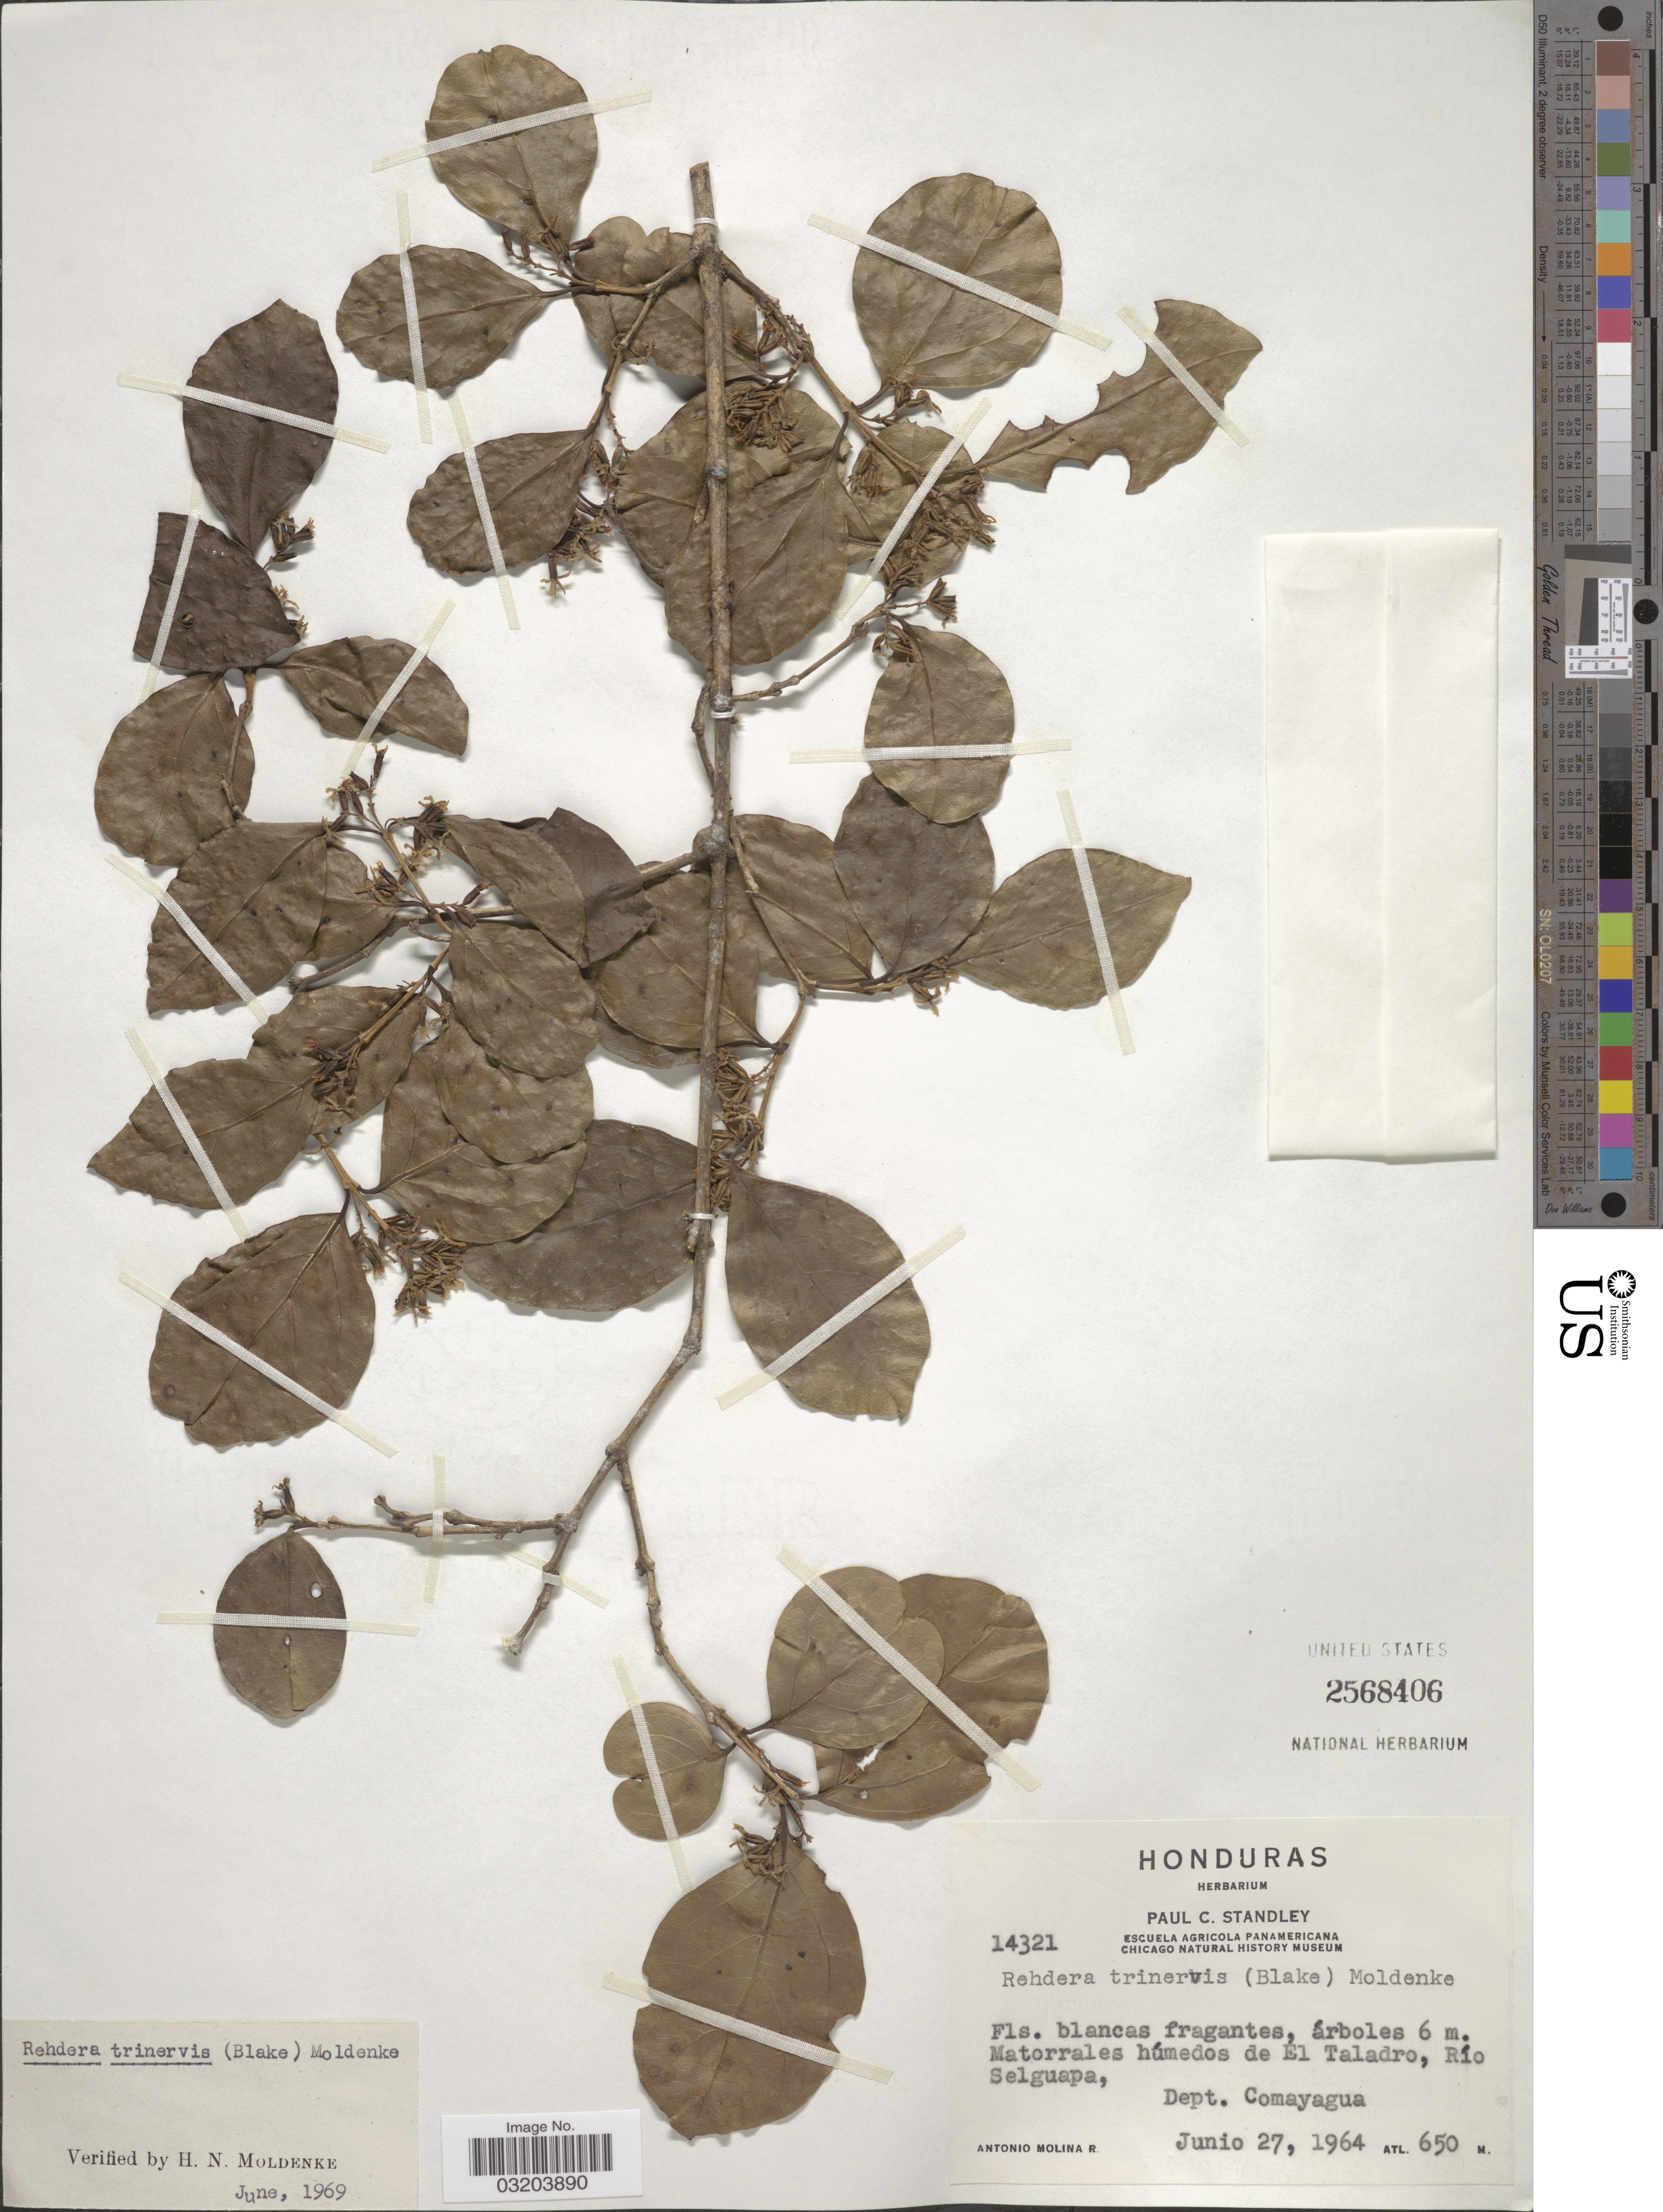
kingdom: Plantae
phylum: Tracheophyta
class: Magnoliopsida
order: Lamiales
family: Verbenaceae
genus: Rehdera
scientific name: Rehdera trinervis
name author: (S.F. Blake) Moldenke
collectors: A. Molina R.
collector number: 14321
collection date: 1964-06-27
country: Honduras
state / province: Comayagua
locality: Matorrales húmedos de El Taladro, Río Selguapa, Dept. Comayagua.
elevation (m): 650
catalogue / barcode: US 2568406